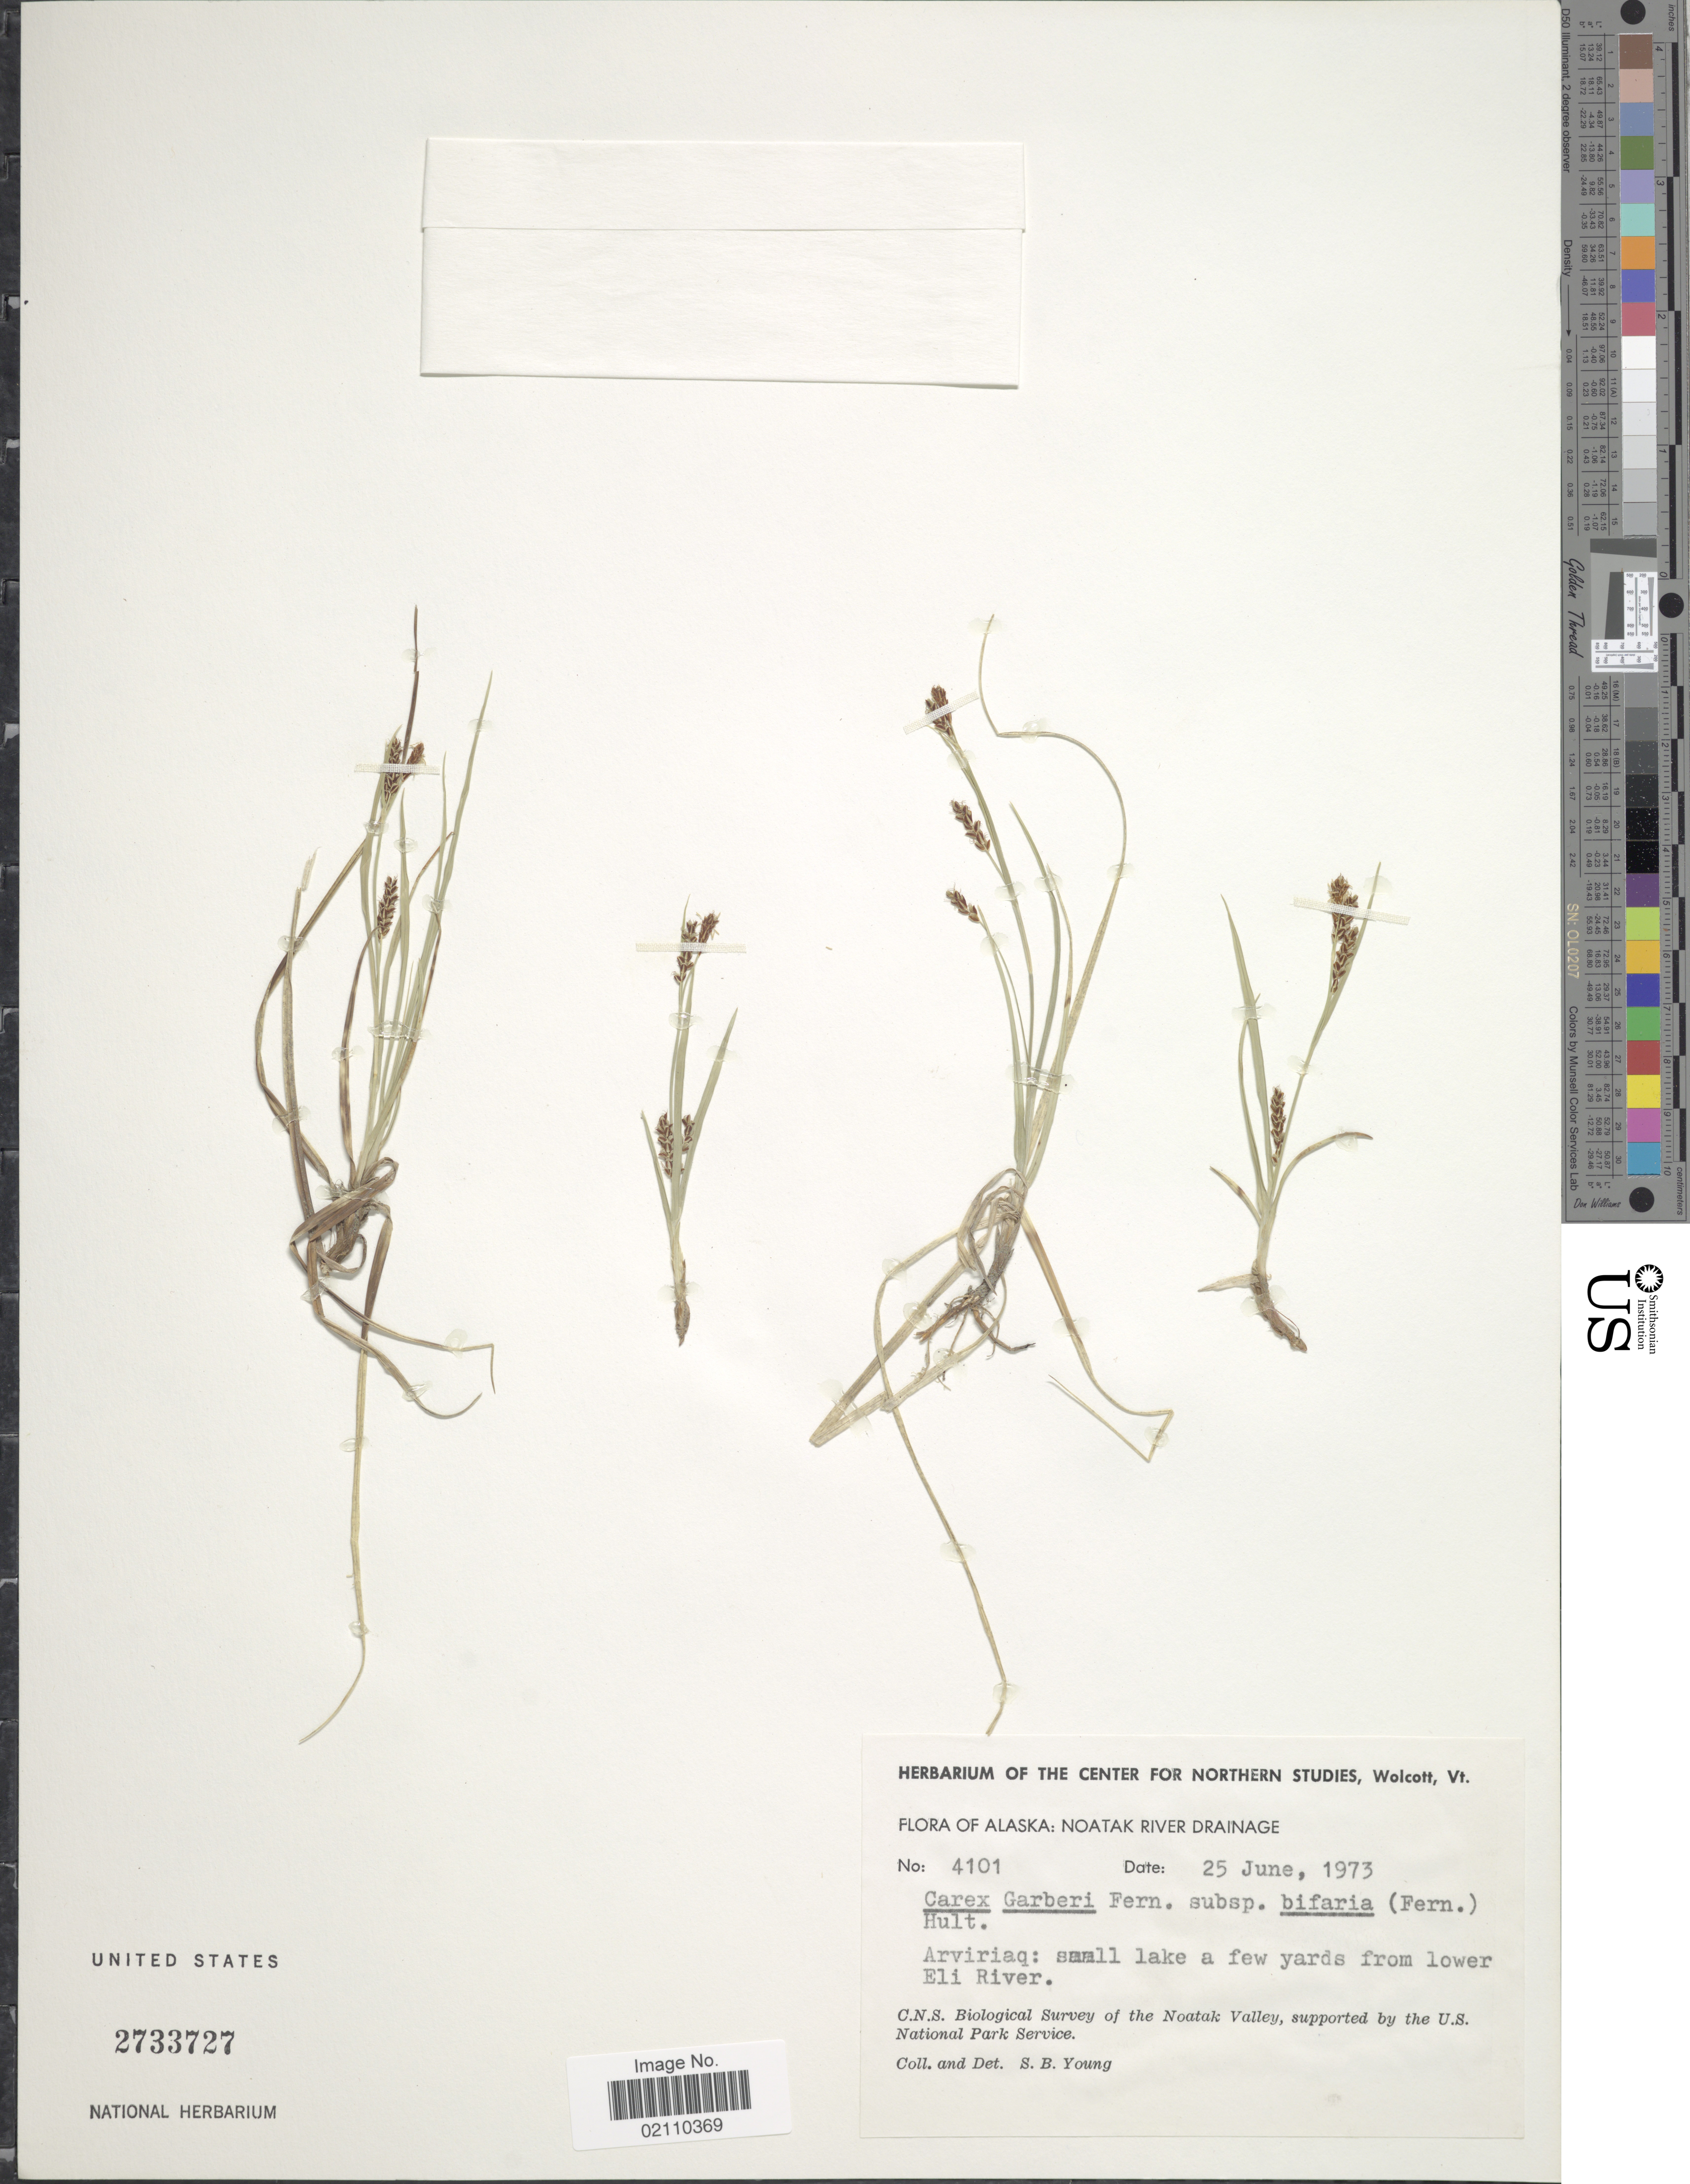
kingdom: Plantae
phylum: Tracheophyta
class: Liliopsida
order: Poales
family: Cyperaceae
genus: Carex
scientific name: Carex garberi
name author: Fernald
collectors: S. Young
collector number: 4101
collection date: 1973-06-25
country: United States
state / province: Alaska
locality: Noatak River Drainage, Aviriaq: small lake of a few yards from lower Eli River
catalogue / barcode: US 2733727